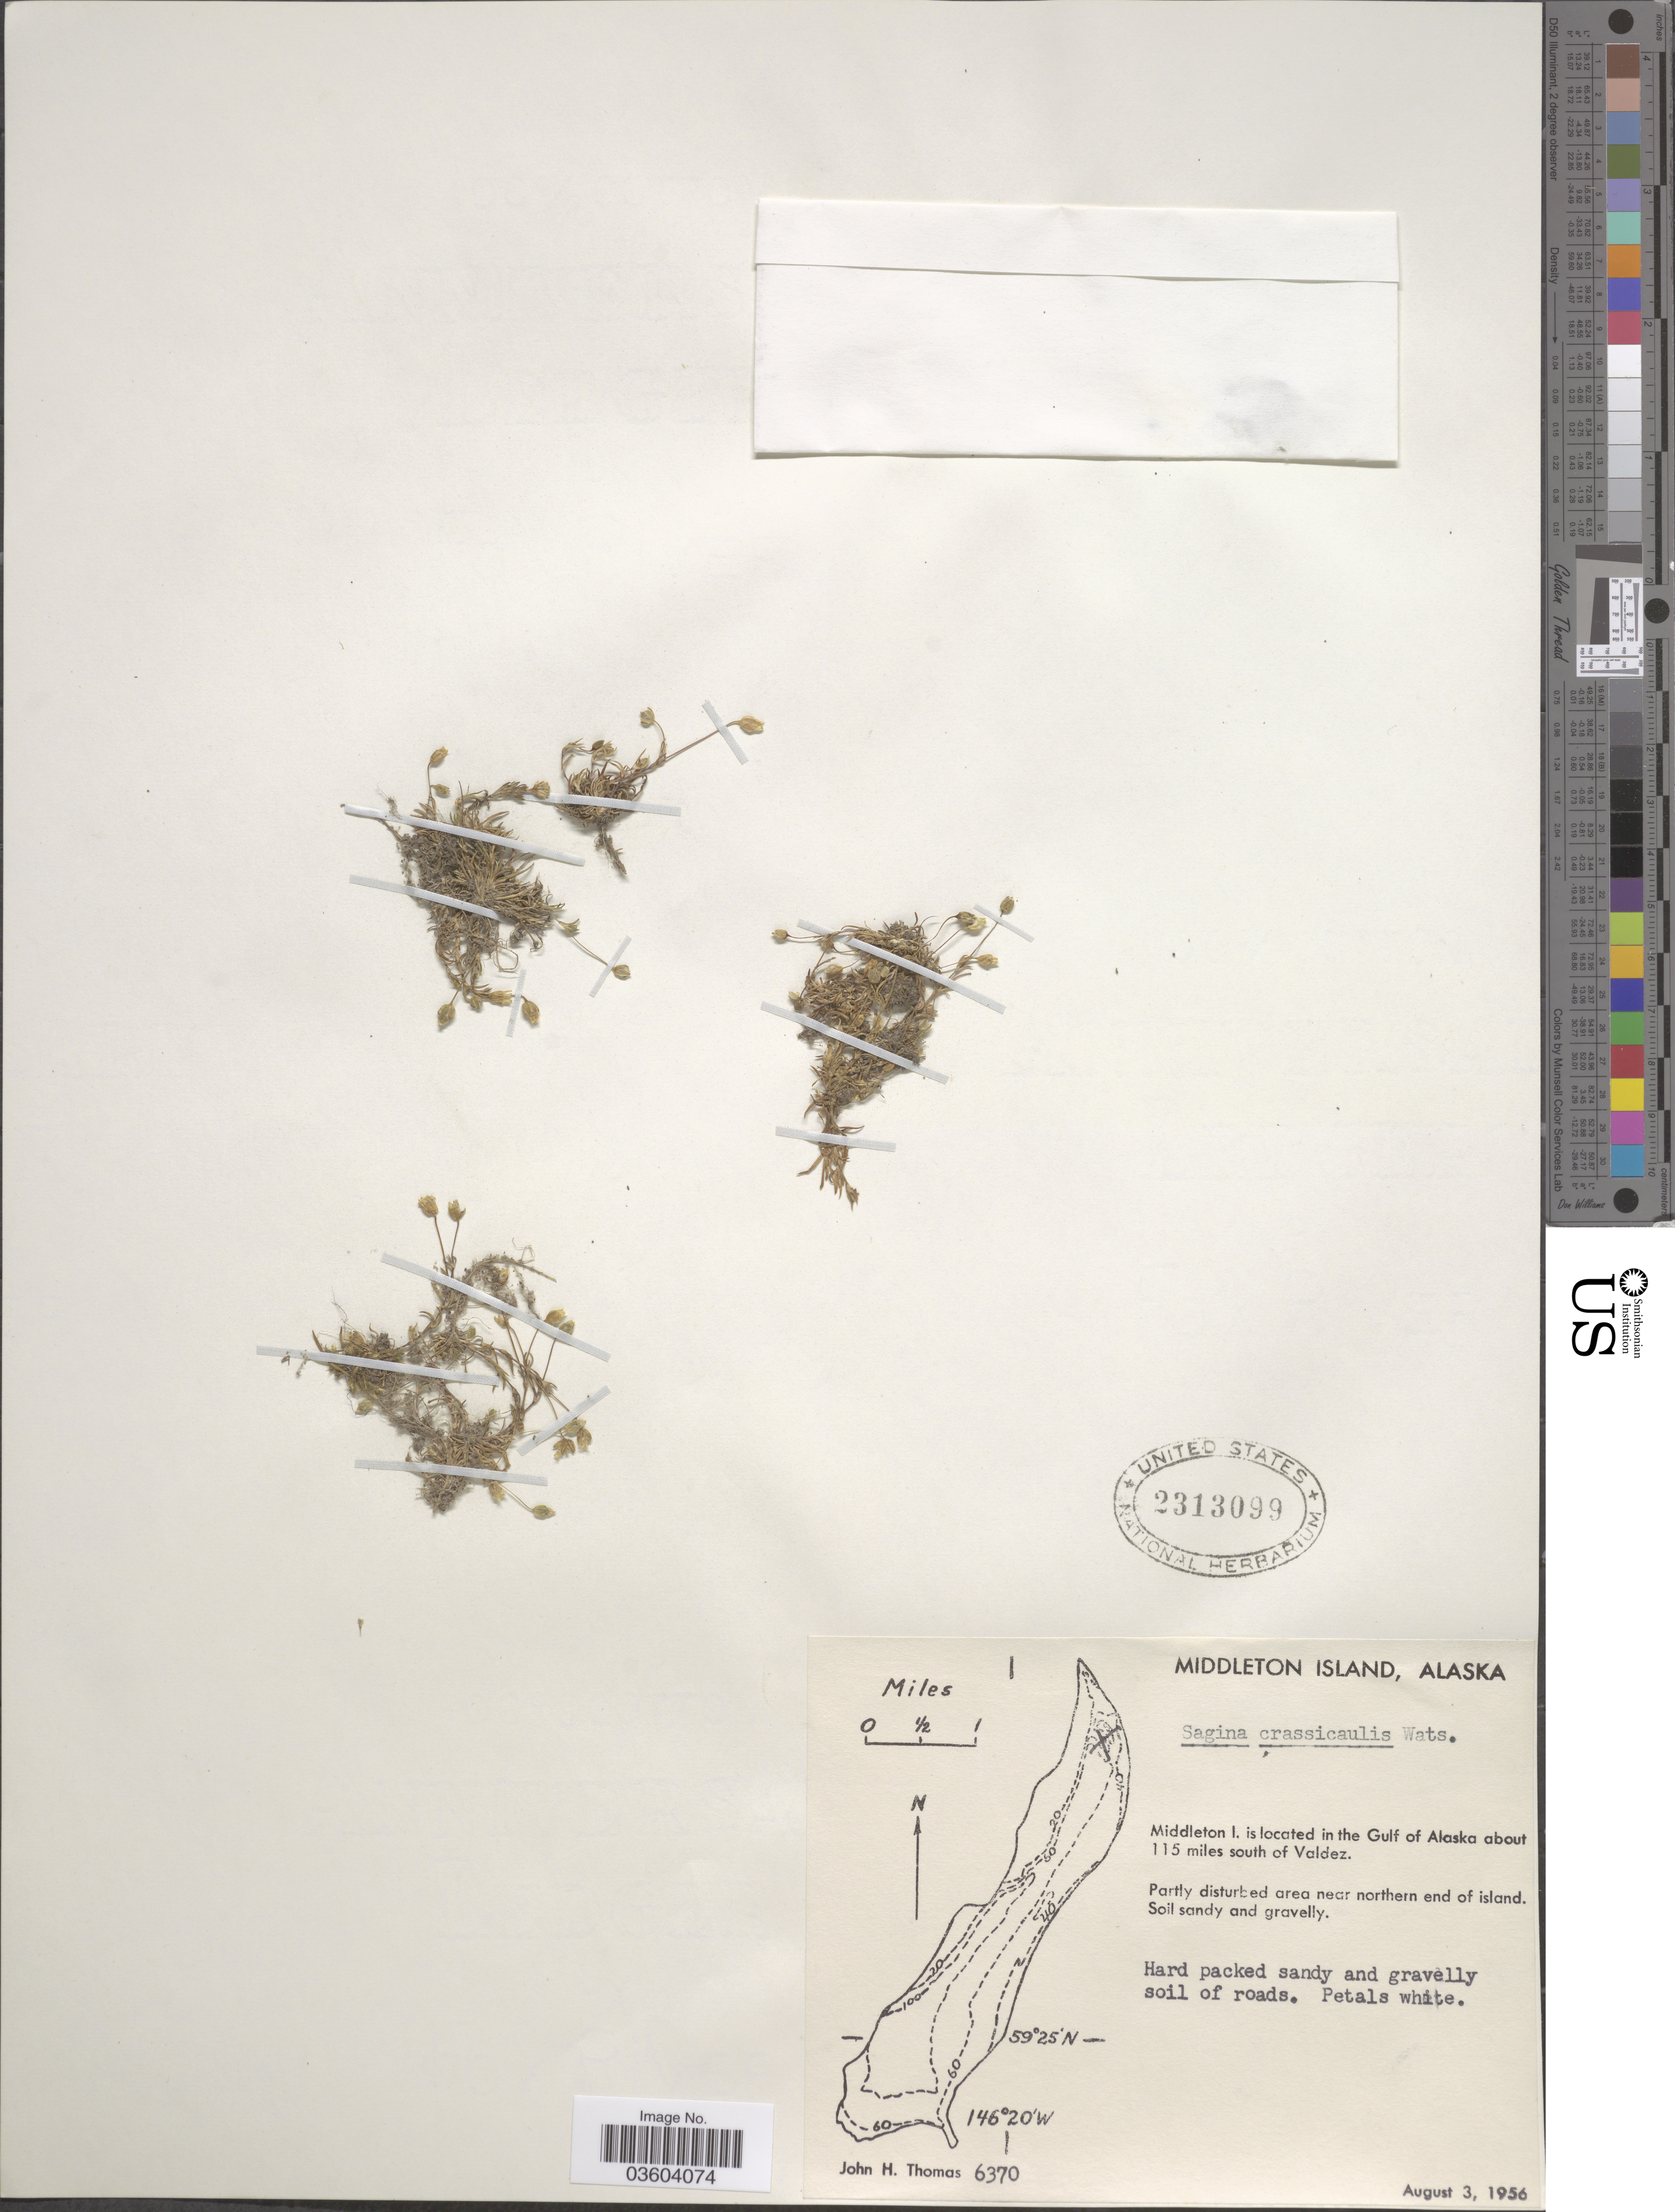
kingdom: Plantae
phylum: Tracheophyta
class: Magnoliopsida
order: Caryophyllales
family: Caryophyllaceae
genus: Sagina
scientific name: Sagina crassicaulis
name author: S. Watson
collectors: J. H. Thomas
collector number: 6370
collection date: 1956-08-03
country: United States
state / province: Alaska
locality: Middleton Island. Middleton I. is located in the Gulf of Alaska about 115 miles south of Valdez.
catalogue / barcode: US 2313099